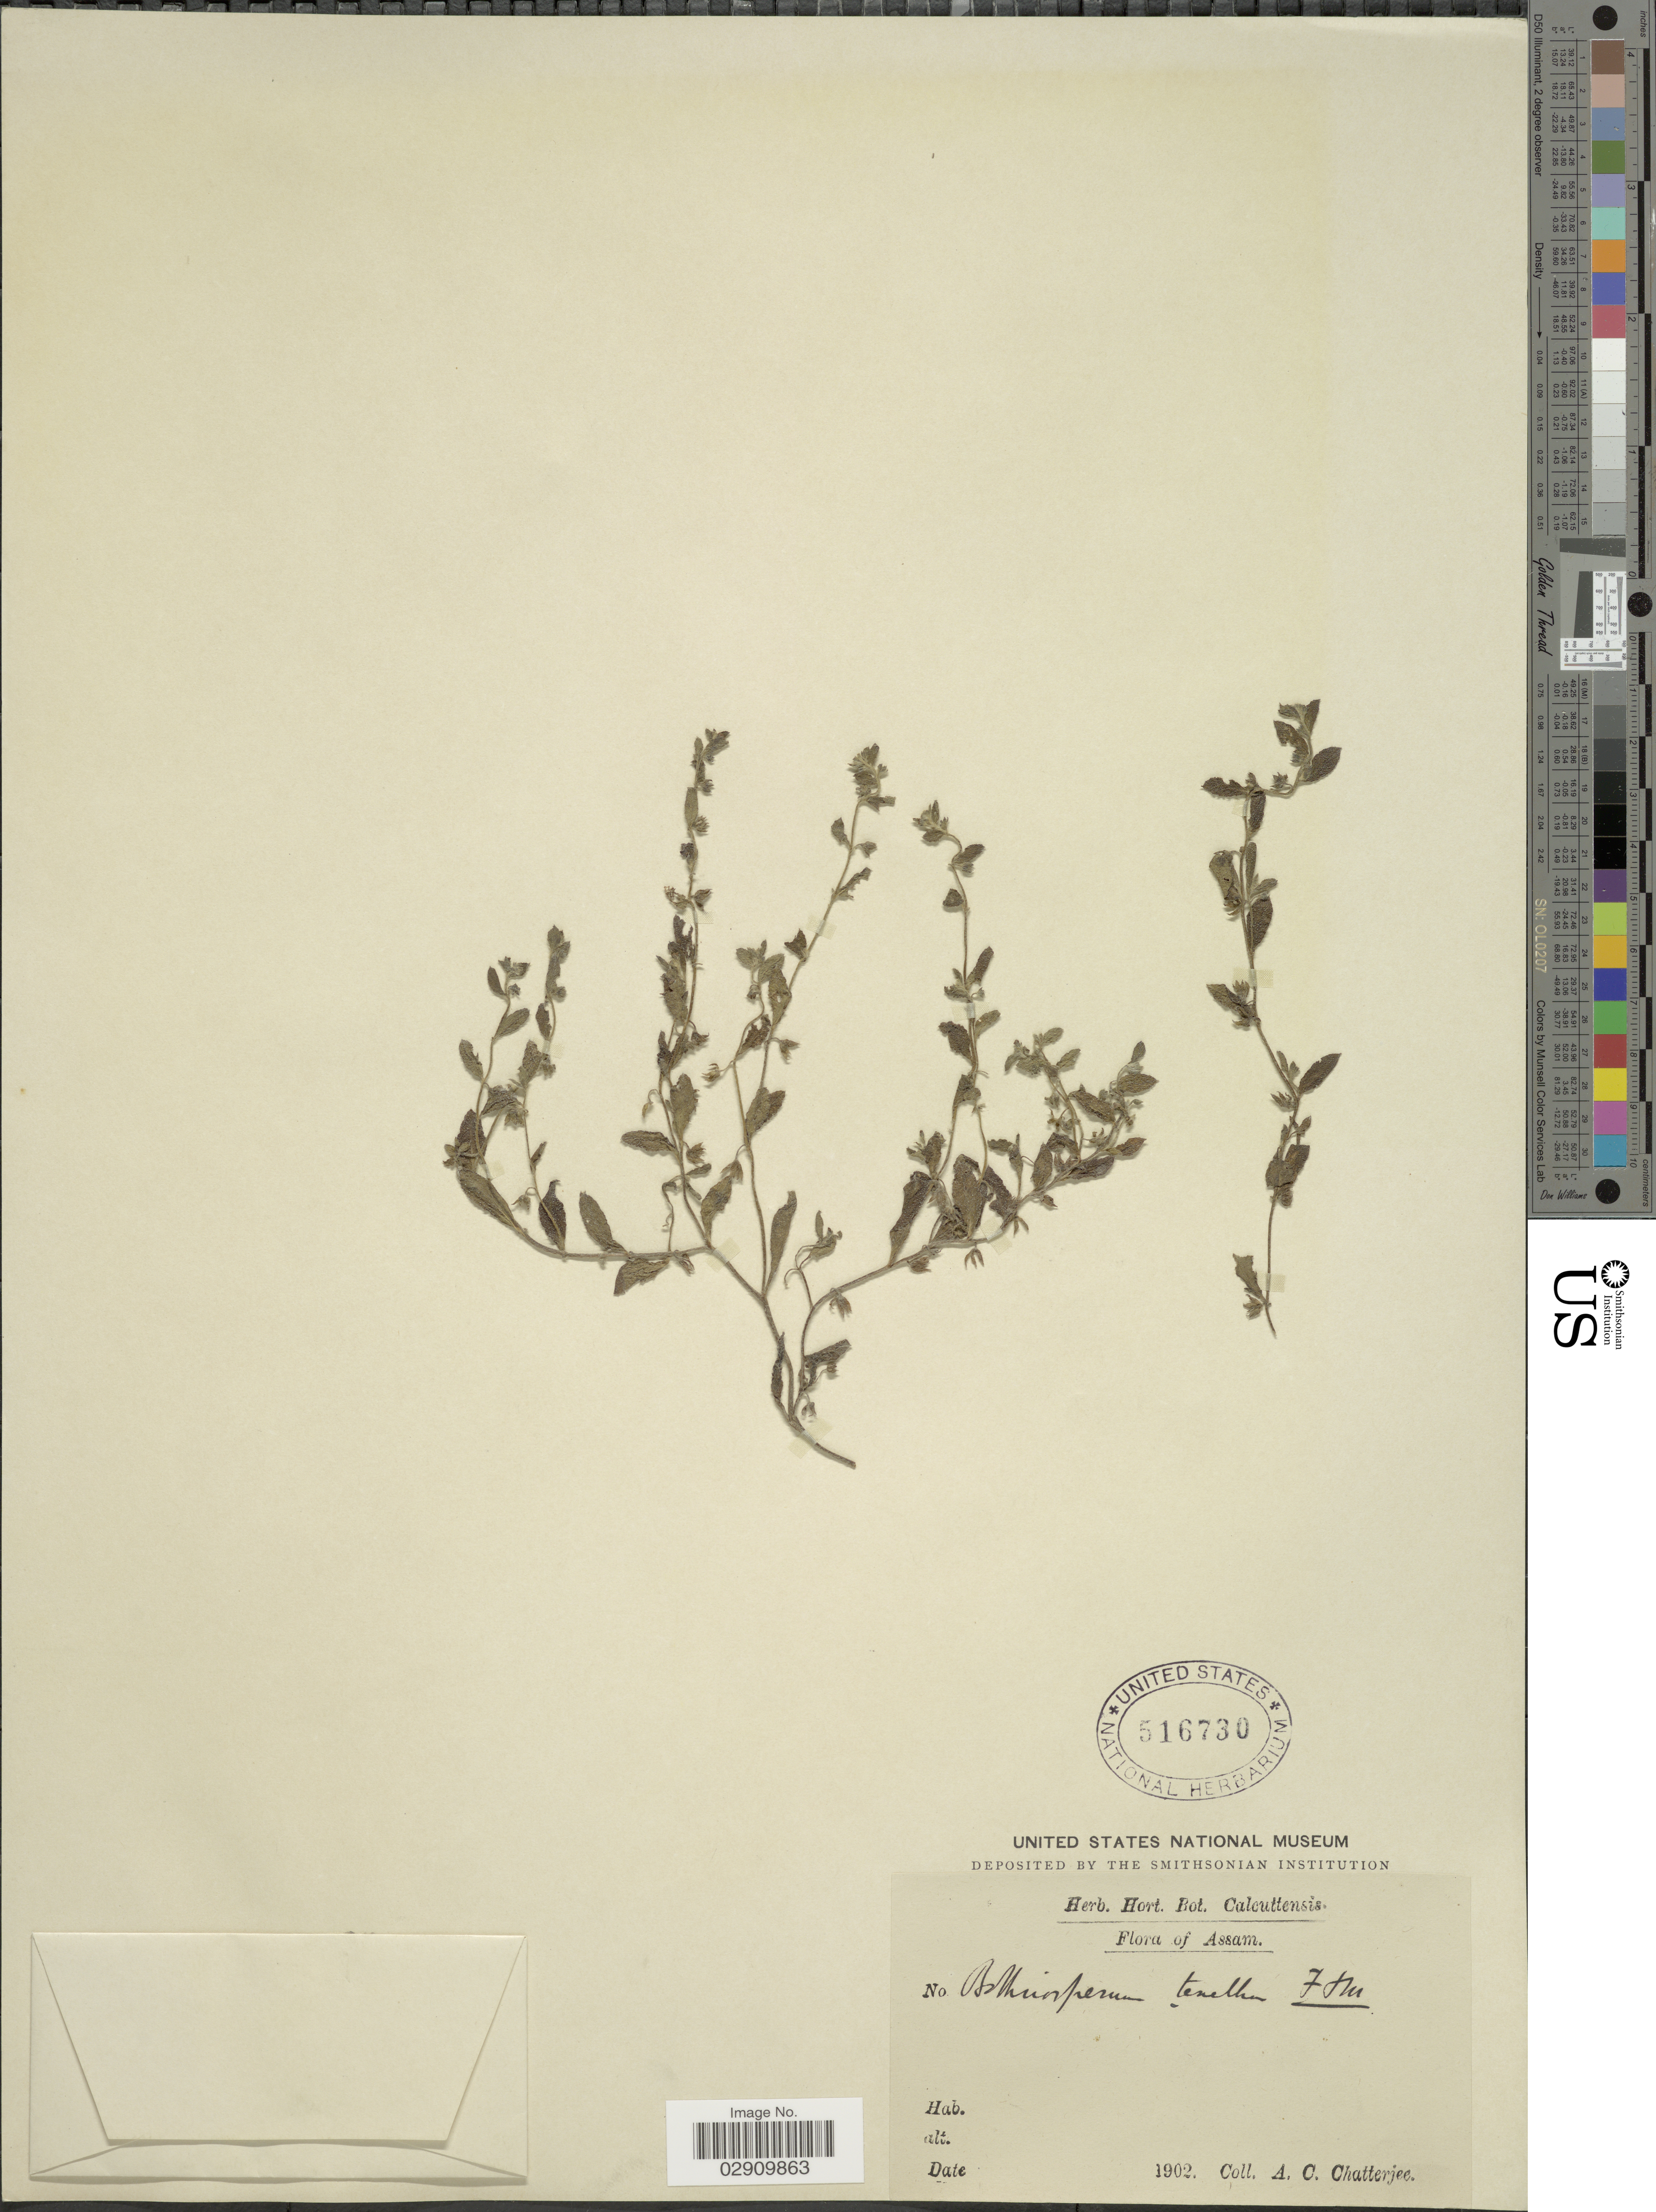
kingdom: Plantae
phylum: Tracheophyta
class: Magnoliopsida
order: Boraginales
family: Boraginaceae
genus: Bothriospermum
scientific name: Bothriospermum tenellum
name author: (Hornem.) Fisch. & C.A. Mey.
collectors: A. Chatterjee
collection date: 1902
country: India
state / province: Assam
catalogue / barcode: US 516730